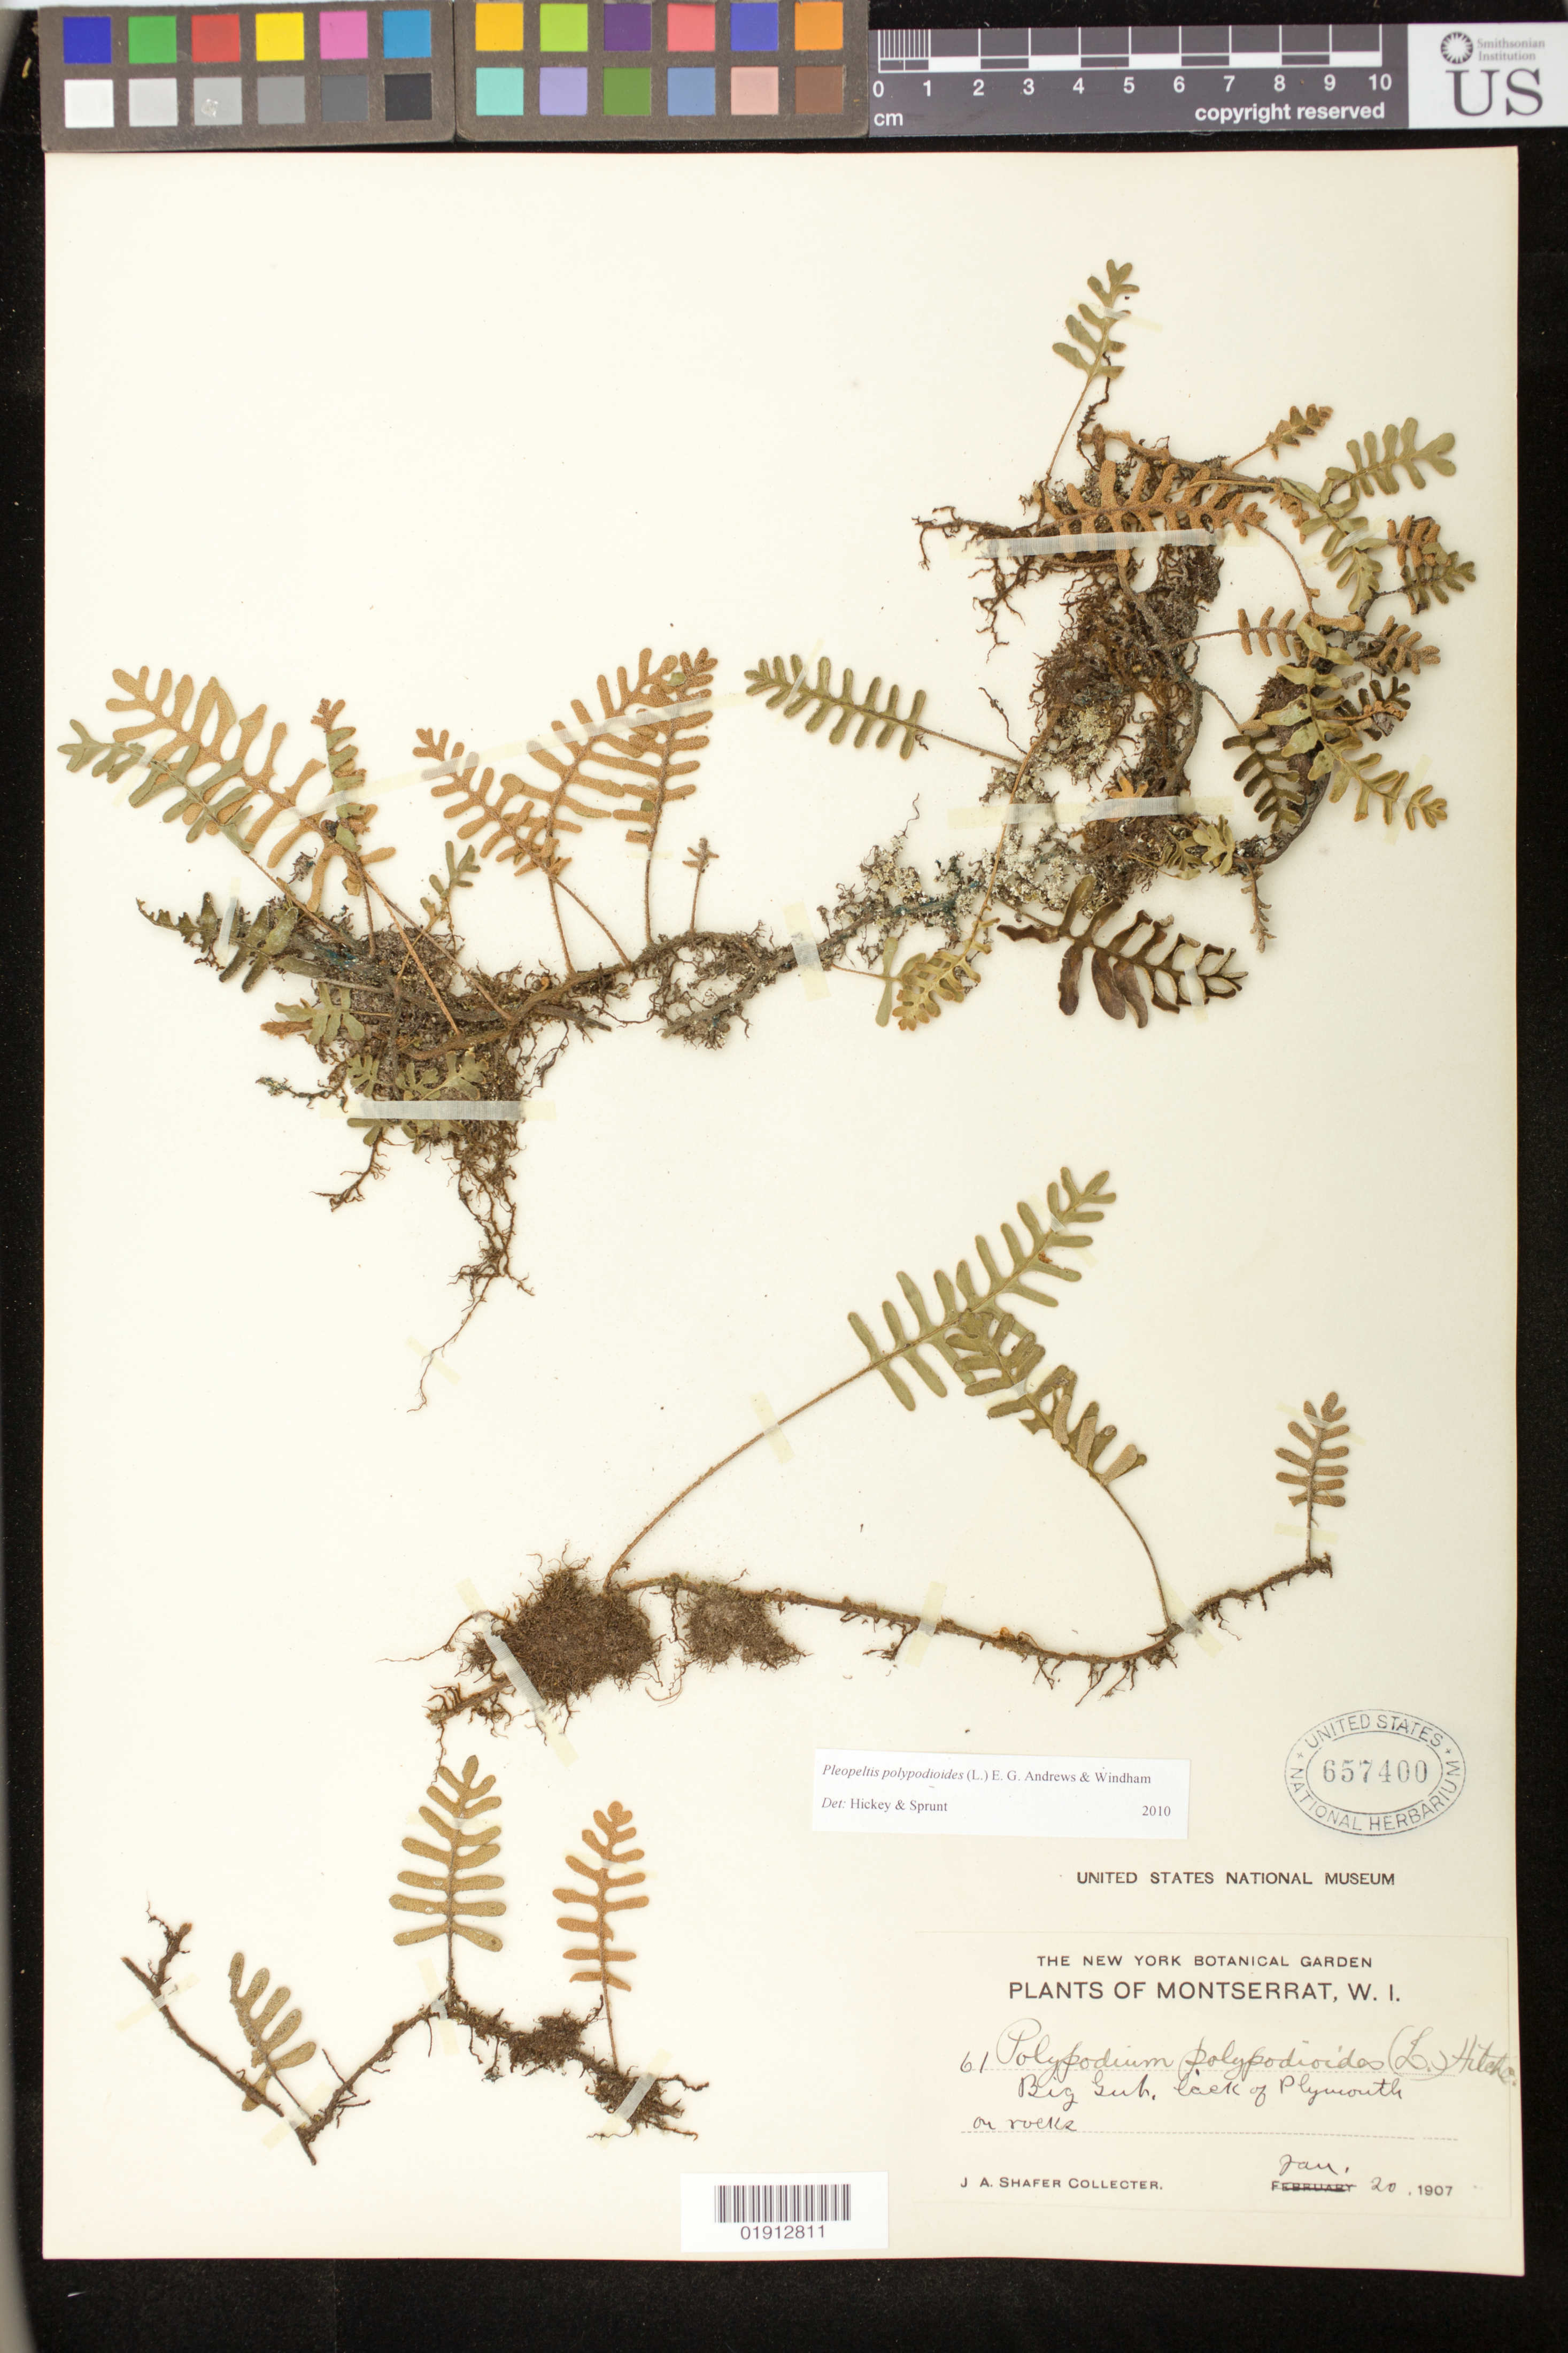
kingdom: Plantae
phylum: Tracheophyta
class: Polypodiopsida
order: Polypodiales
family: Polypodiaceae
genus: Pleopeltis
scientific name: Pleopeltis polypodioides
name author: (L.) E.G. Andrews & Windham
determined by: Hickey, R. J.; Sprunt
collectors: J. A. Shafer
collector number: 61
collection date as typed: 20 Jan 1907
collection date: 1907-01-20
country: Montserrat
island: Montserrat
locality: Big Gut (sp?), back of Plymouth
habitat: On rocks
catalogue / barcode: US 657400